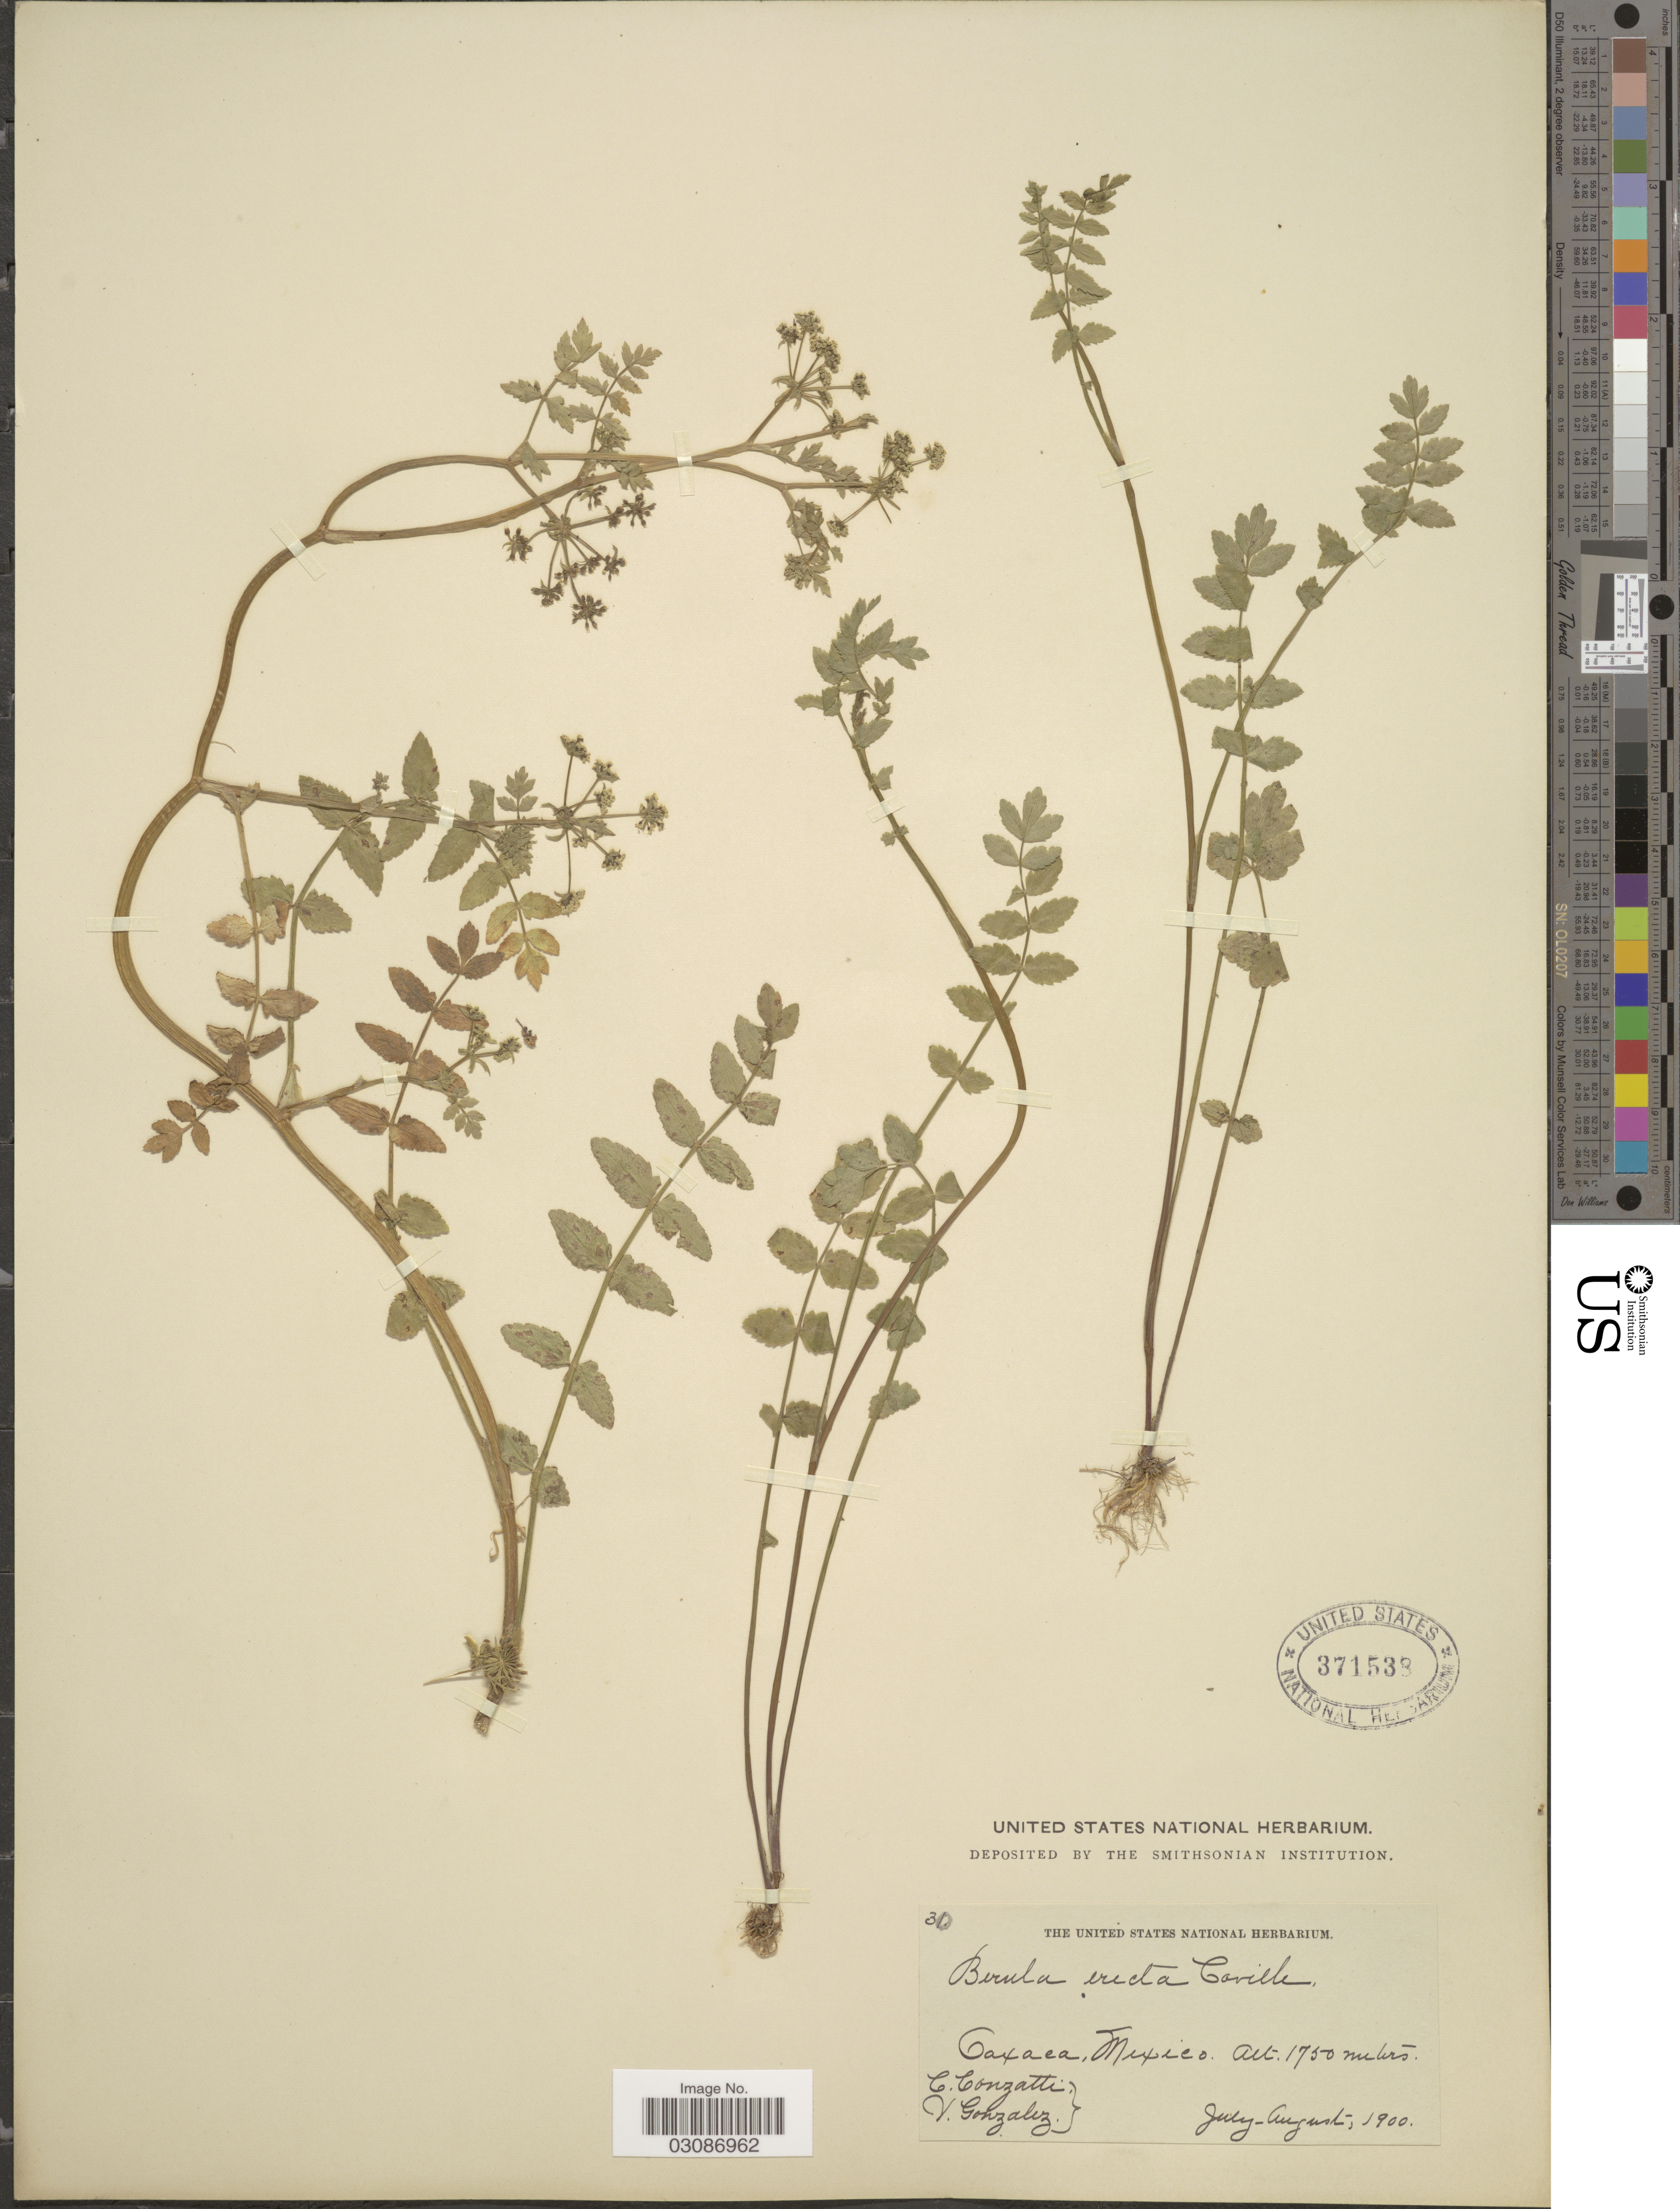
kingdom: Plantae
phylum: Tracheophyta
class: Magnoliopsida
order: Apiales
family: Apiaceae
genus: Berula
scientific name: Berula erecta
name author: (Huds.) Coville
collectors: C. Conzatti & V. Gonzalez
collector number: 30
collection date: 1900-07/1900-08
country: Mexico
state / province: Oaxaca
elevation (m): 1750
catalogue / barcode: US 371538